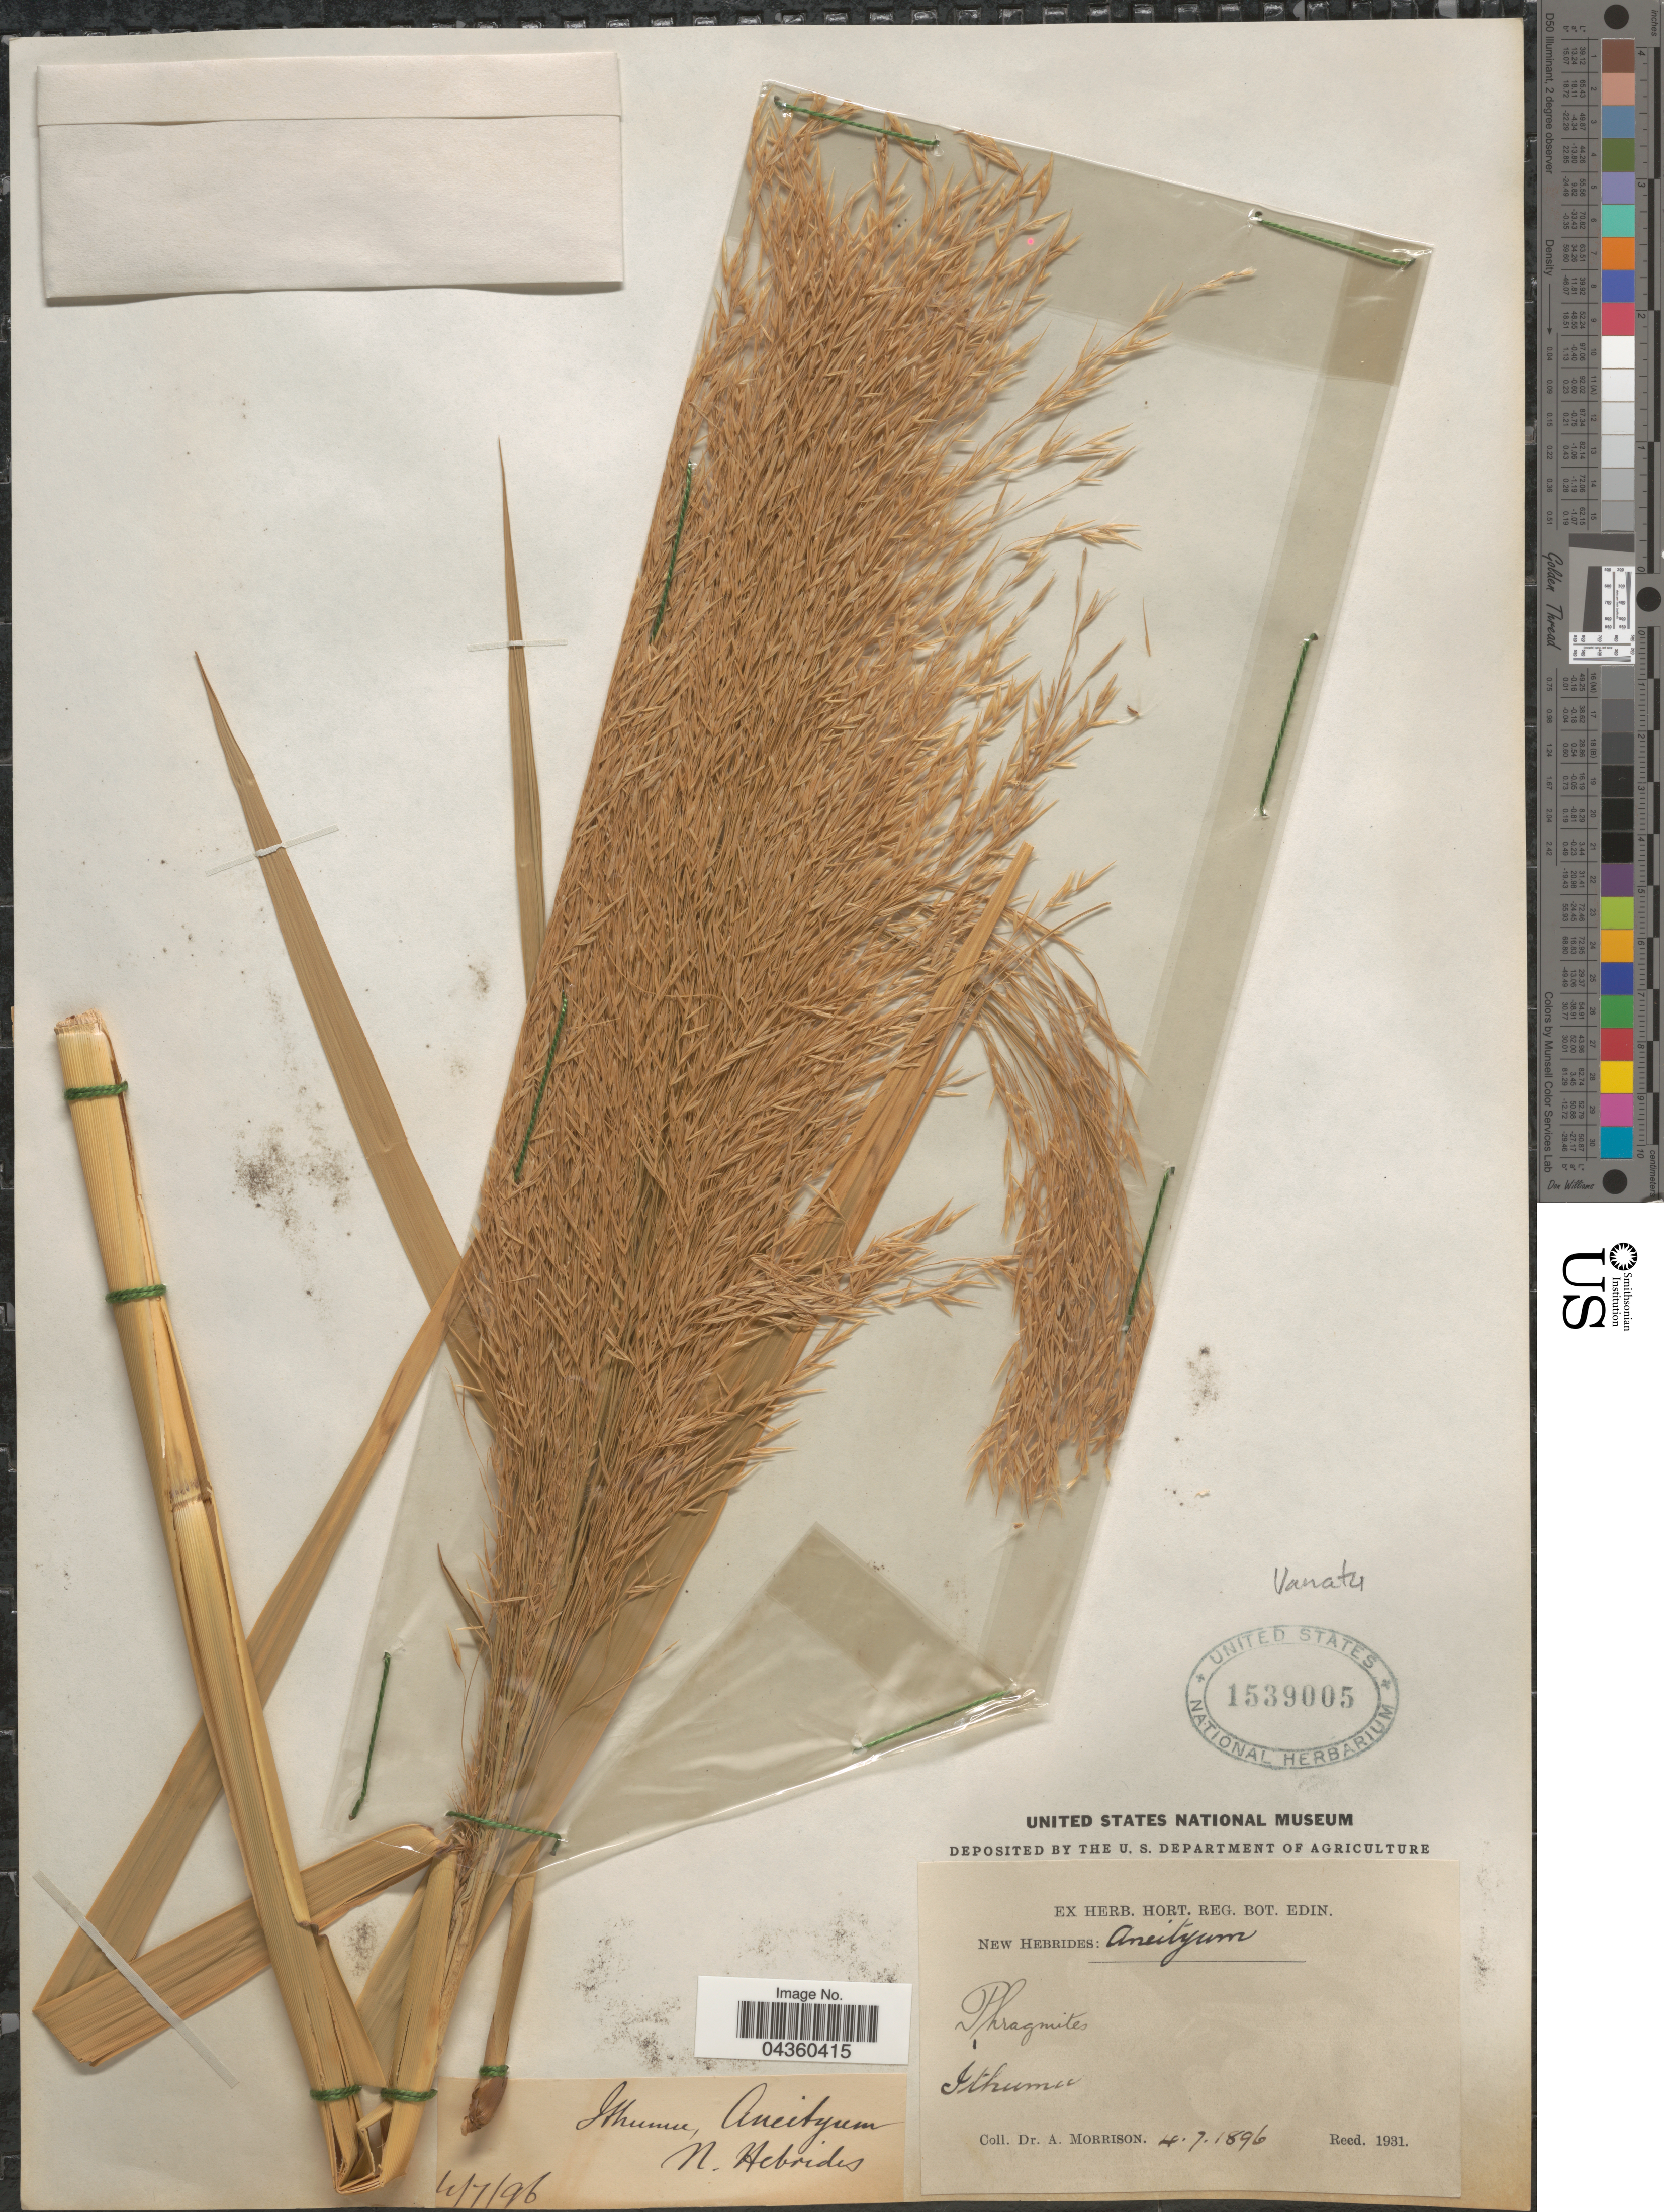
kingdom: Plantae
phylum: Tracheophyta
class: Liliopsida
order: Poales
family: Poaceae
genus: Phragmites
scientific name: Phragmites karka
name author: (Retz.) Trin. ex Steud.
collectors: A. Morrison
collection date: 1896-07-04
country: Vanuatu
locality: New Hebrides: Aneityum. Ithumu.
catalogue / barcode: US 1539005